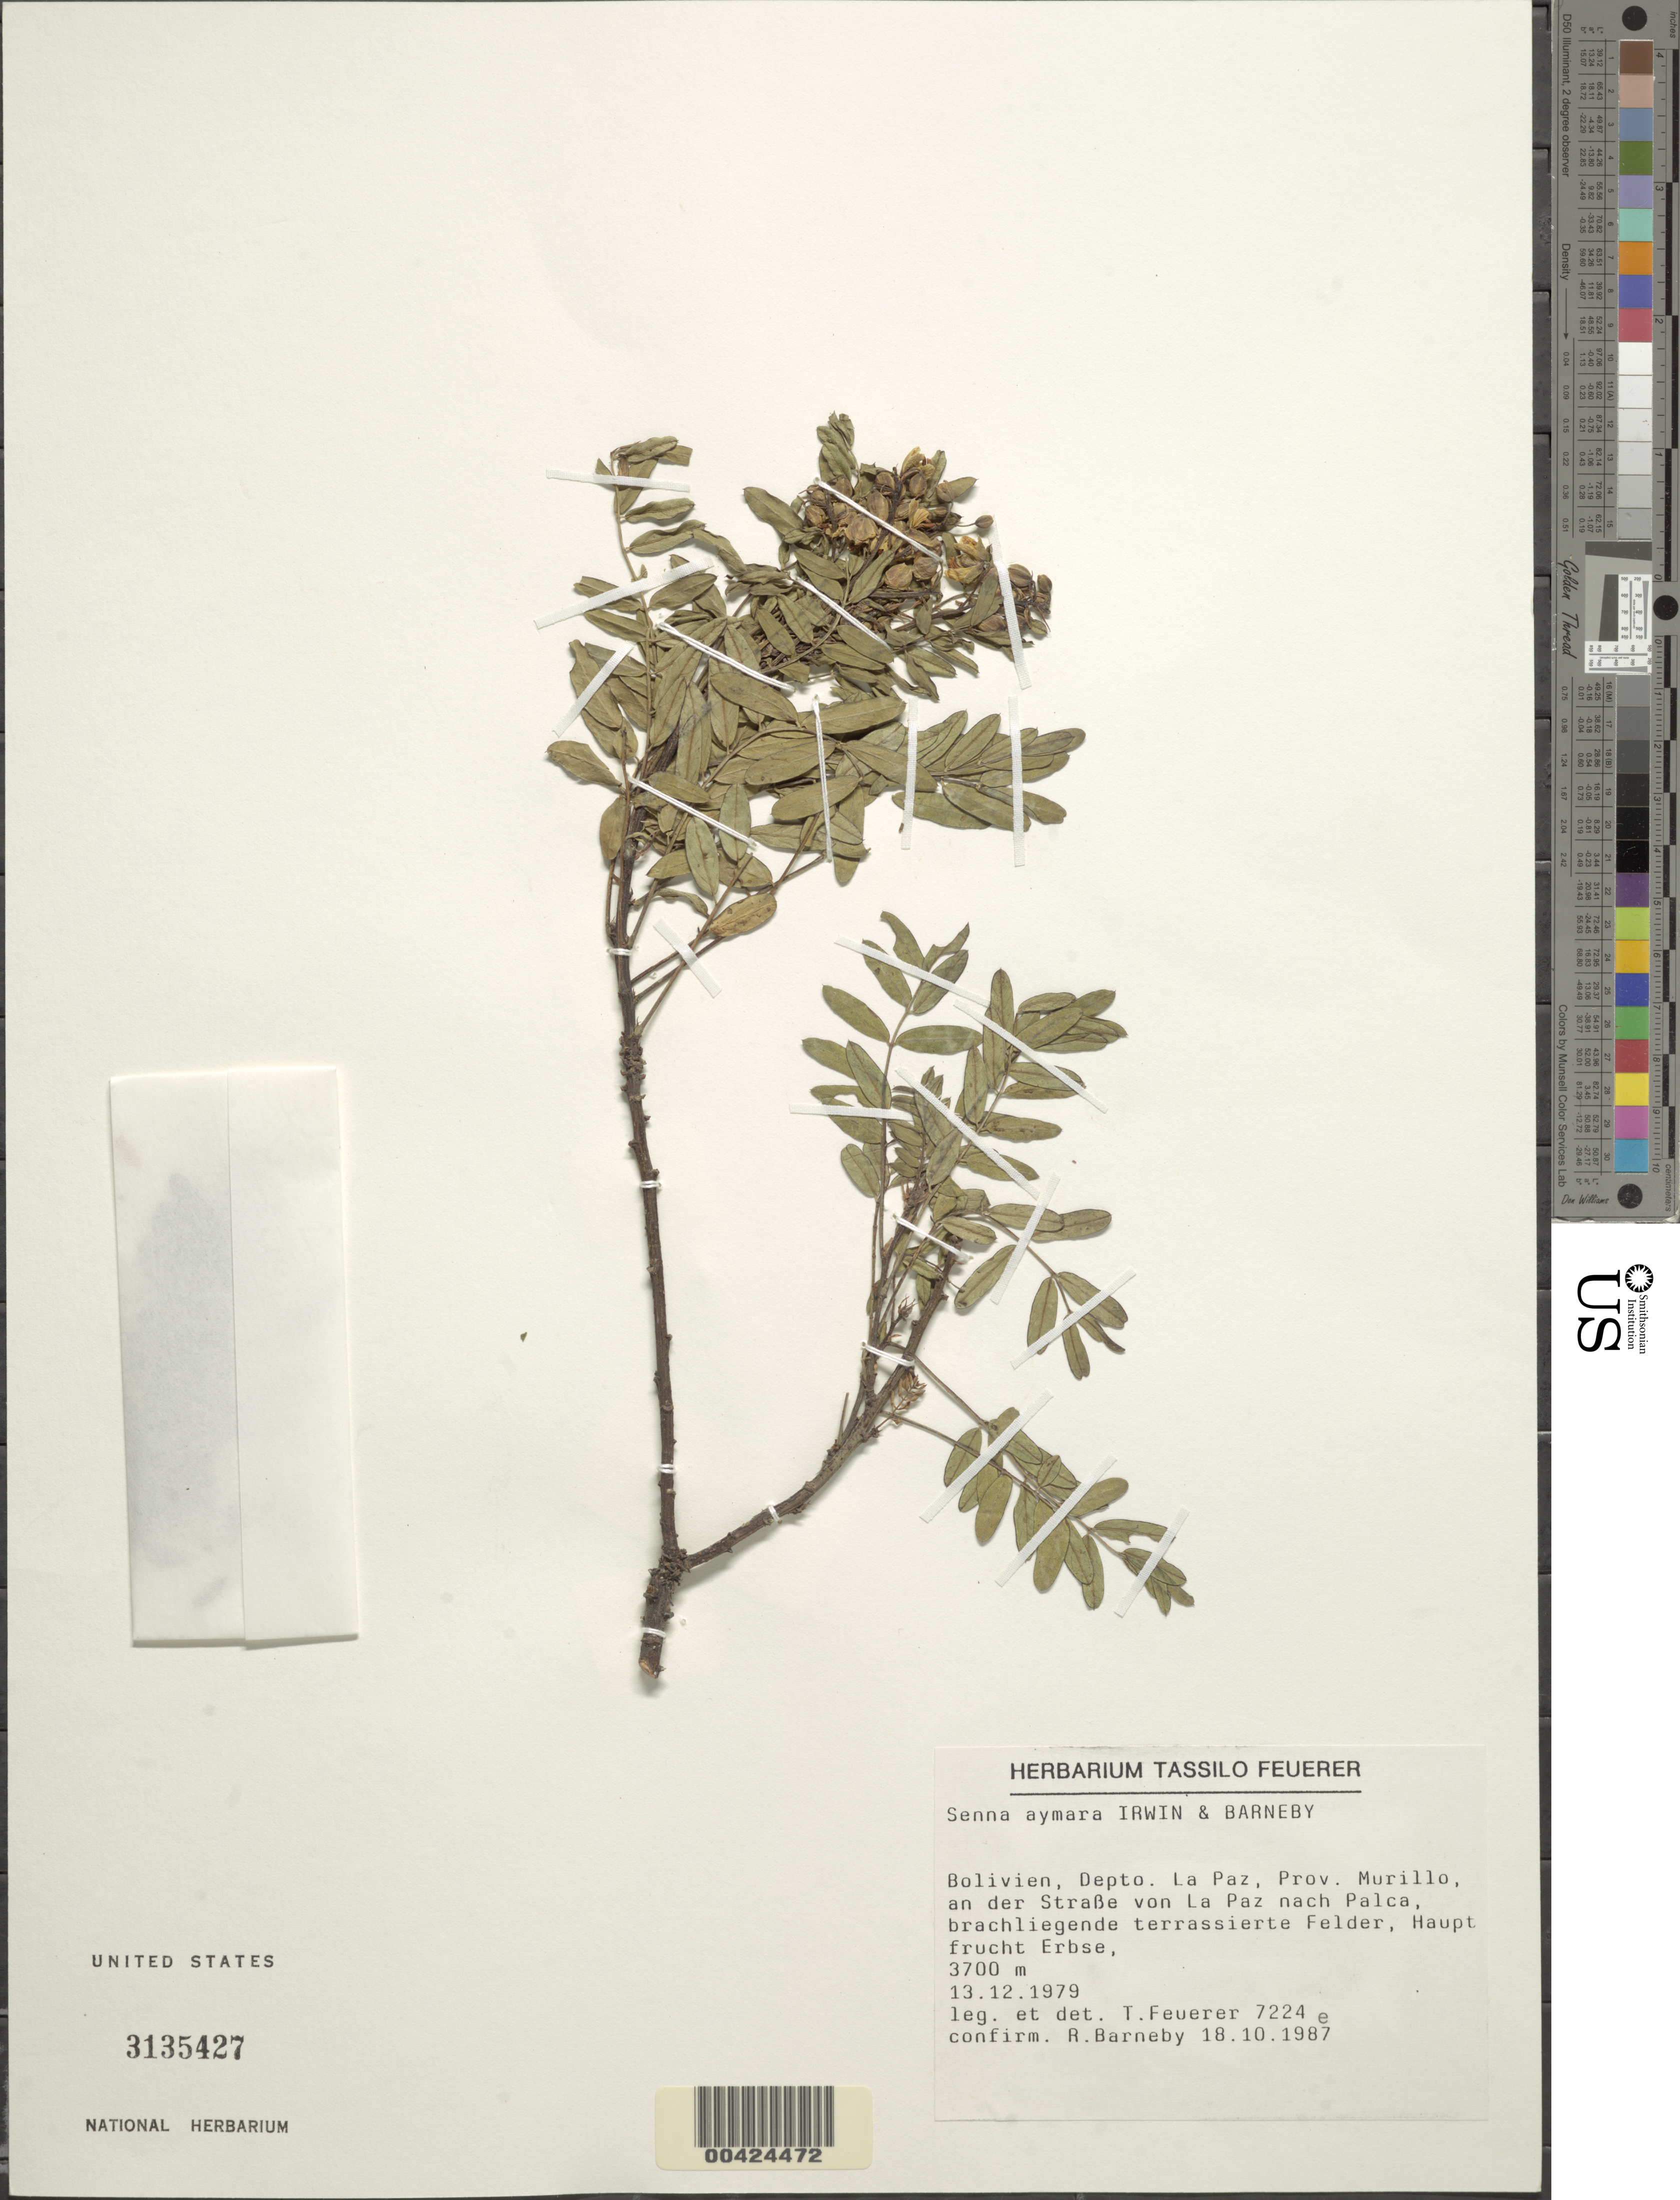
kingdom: Plantae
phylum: Tracheophyta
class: Magnoliopsida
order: Fabales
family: Fabaceae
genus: Senna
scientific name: Senna aymara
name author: H.S. Irwin & Barneby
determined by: Barneby, Rupert C., (NY)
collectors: T. Feuerer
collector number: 7224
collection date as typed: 13 Dec 1979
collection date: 1979-12-13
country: Bolivia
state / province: La Paz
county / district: Murillo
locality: An der strabe von La Paz nach Palca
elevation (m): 3700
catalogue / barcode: US 3135427